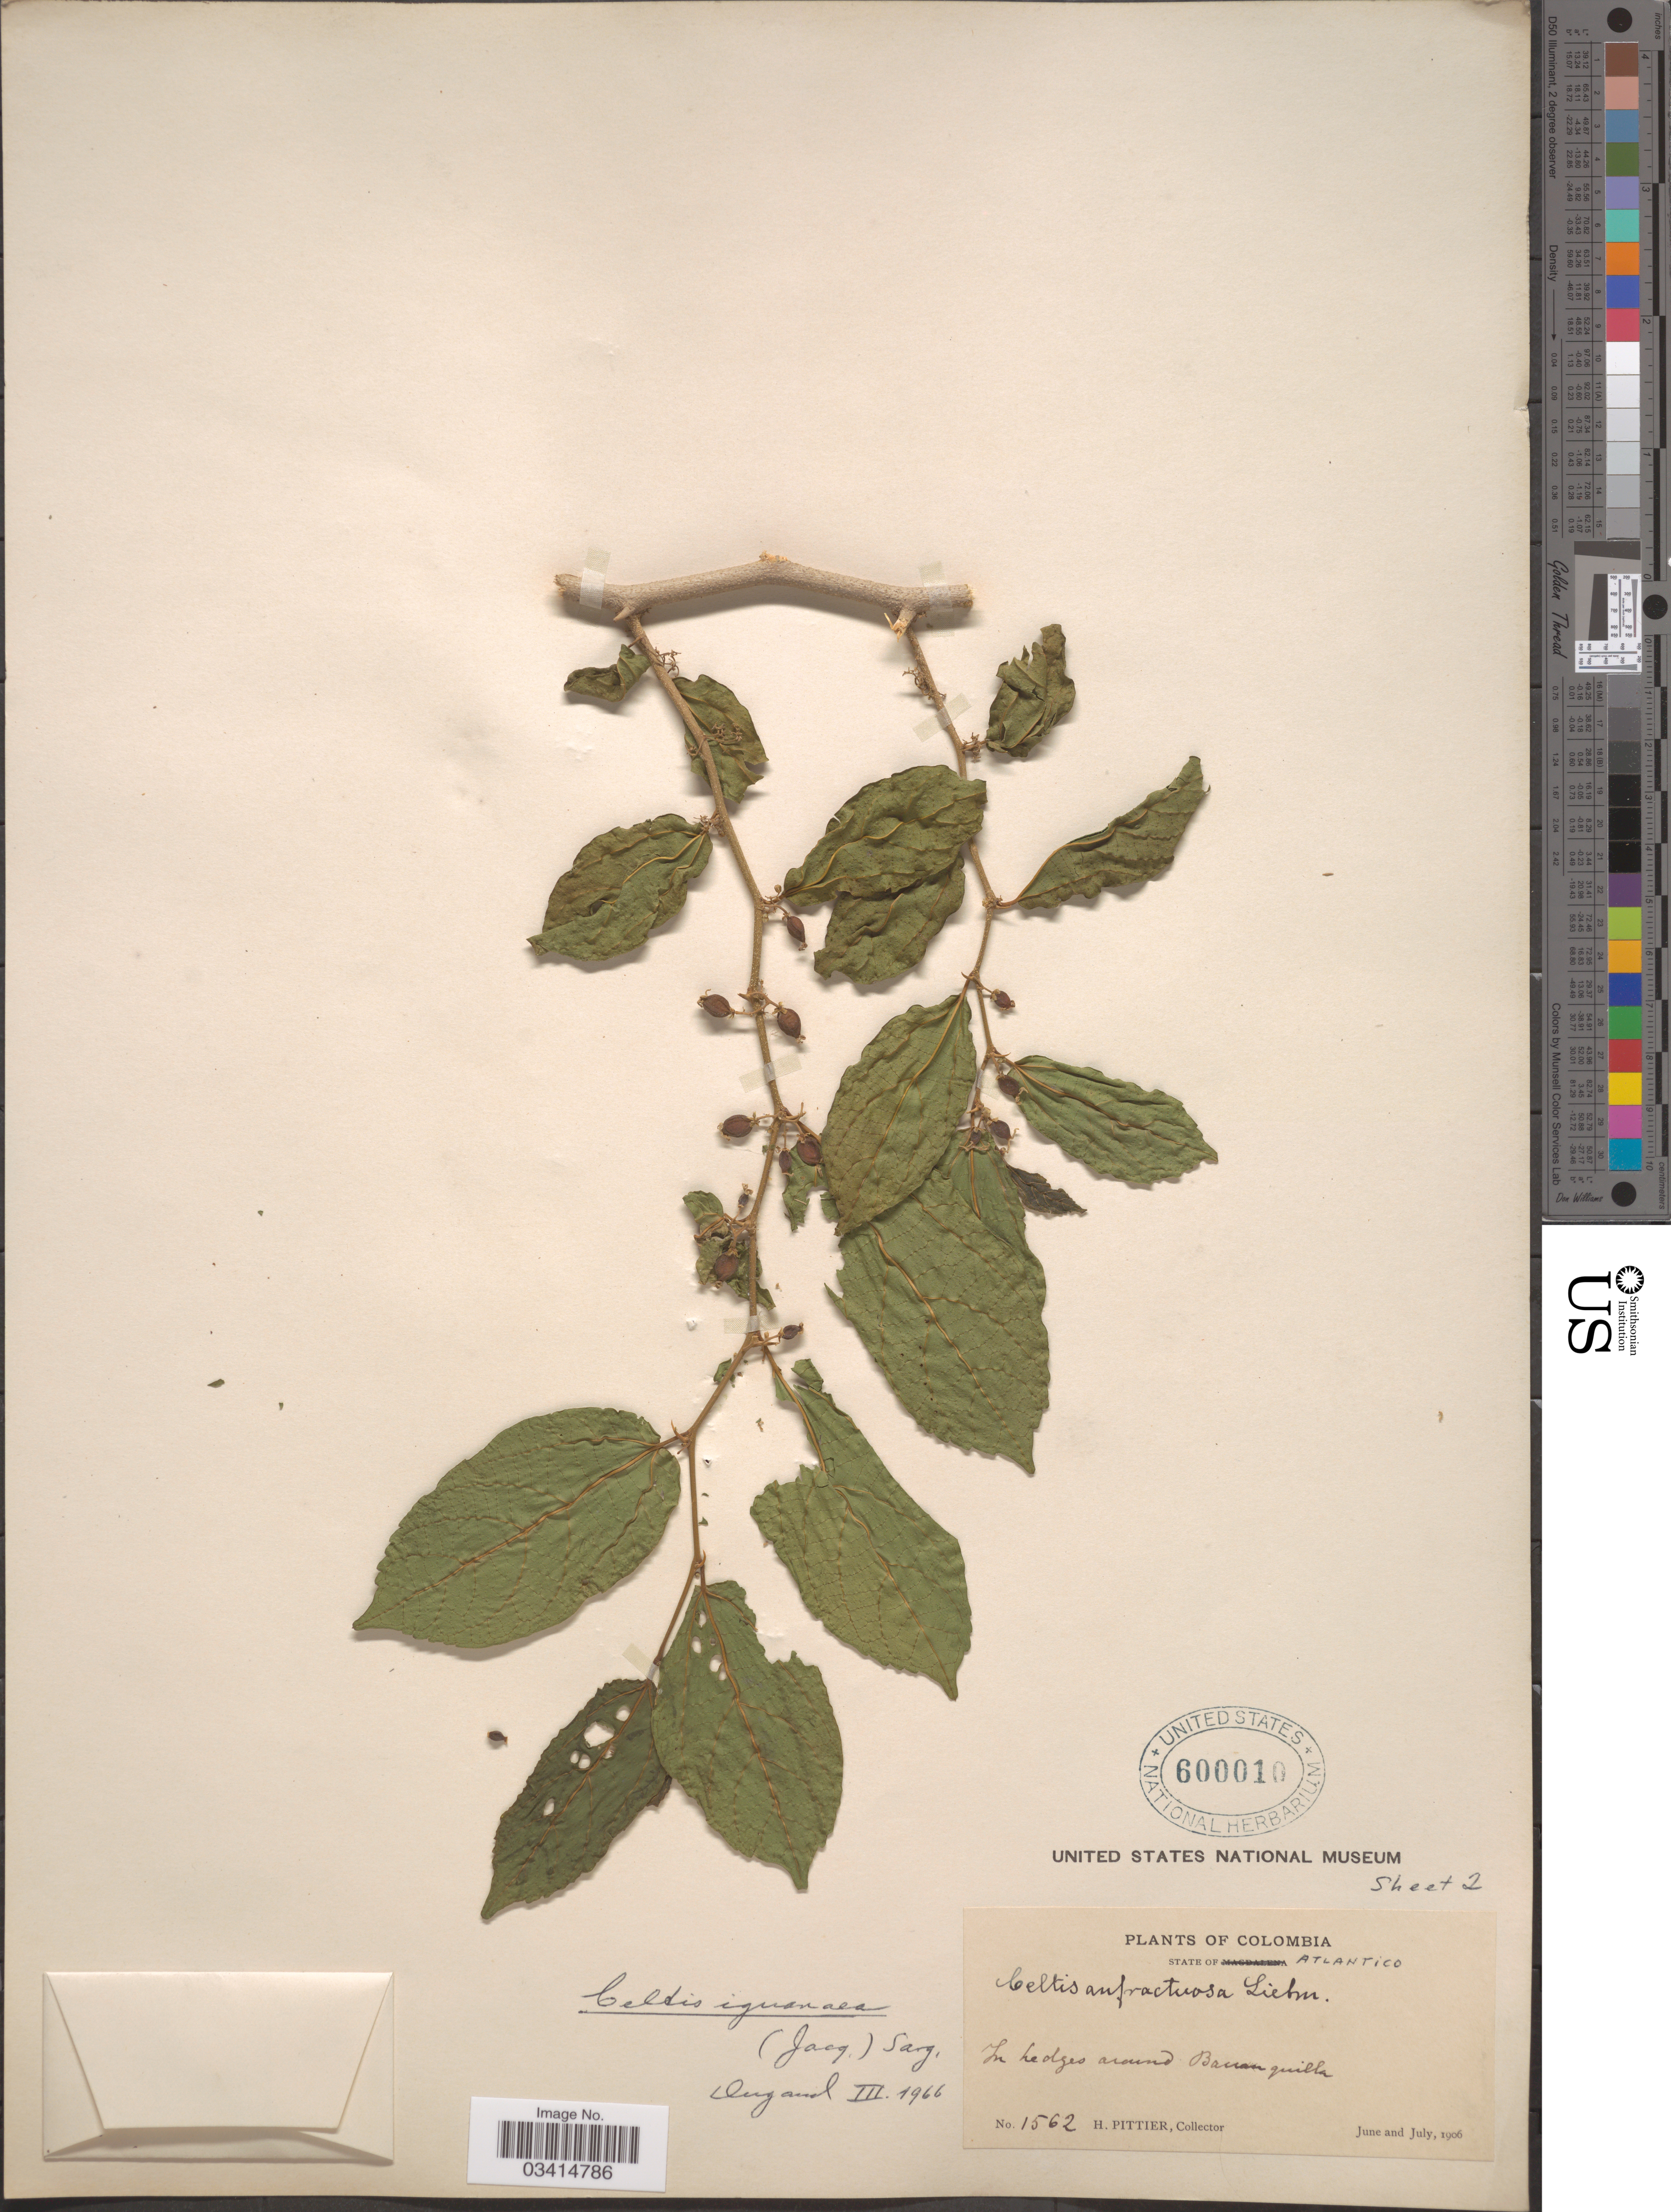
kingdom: Plantae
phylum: Tracheophyta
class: Magnoliopsida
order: Rosales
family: Cannabaceae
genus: Celtis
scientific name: Celtis iguanaea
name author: (Jacq.) Sarg.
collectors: H. F. Pittier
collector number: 1562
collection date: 1906-06/1906-07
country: Colombia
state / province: Atlántico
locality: In hedges around Barranquilla.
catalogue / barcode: US 600010